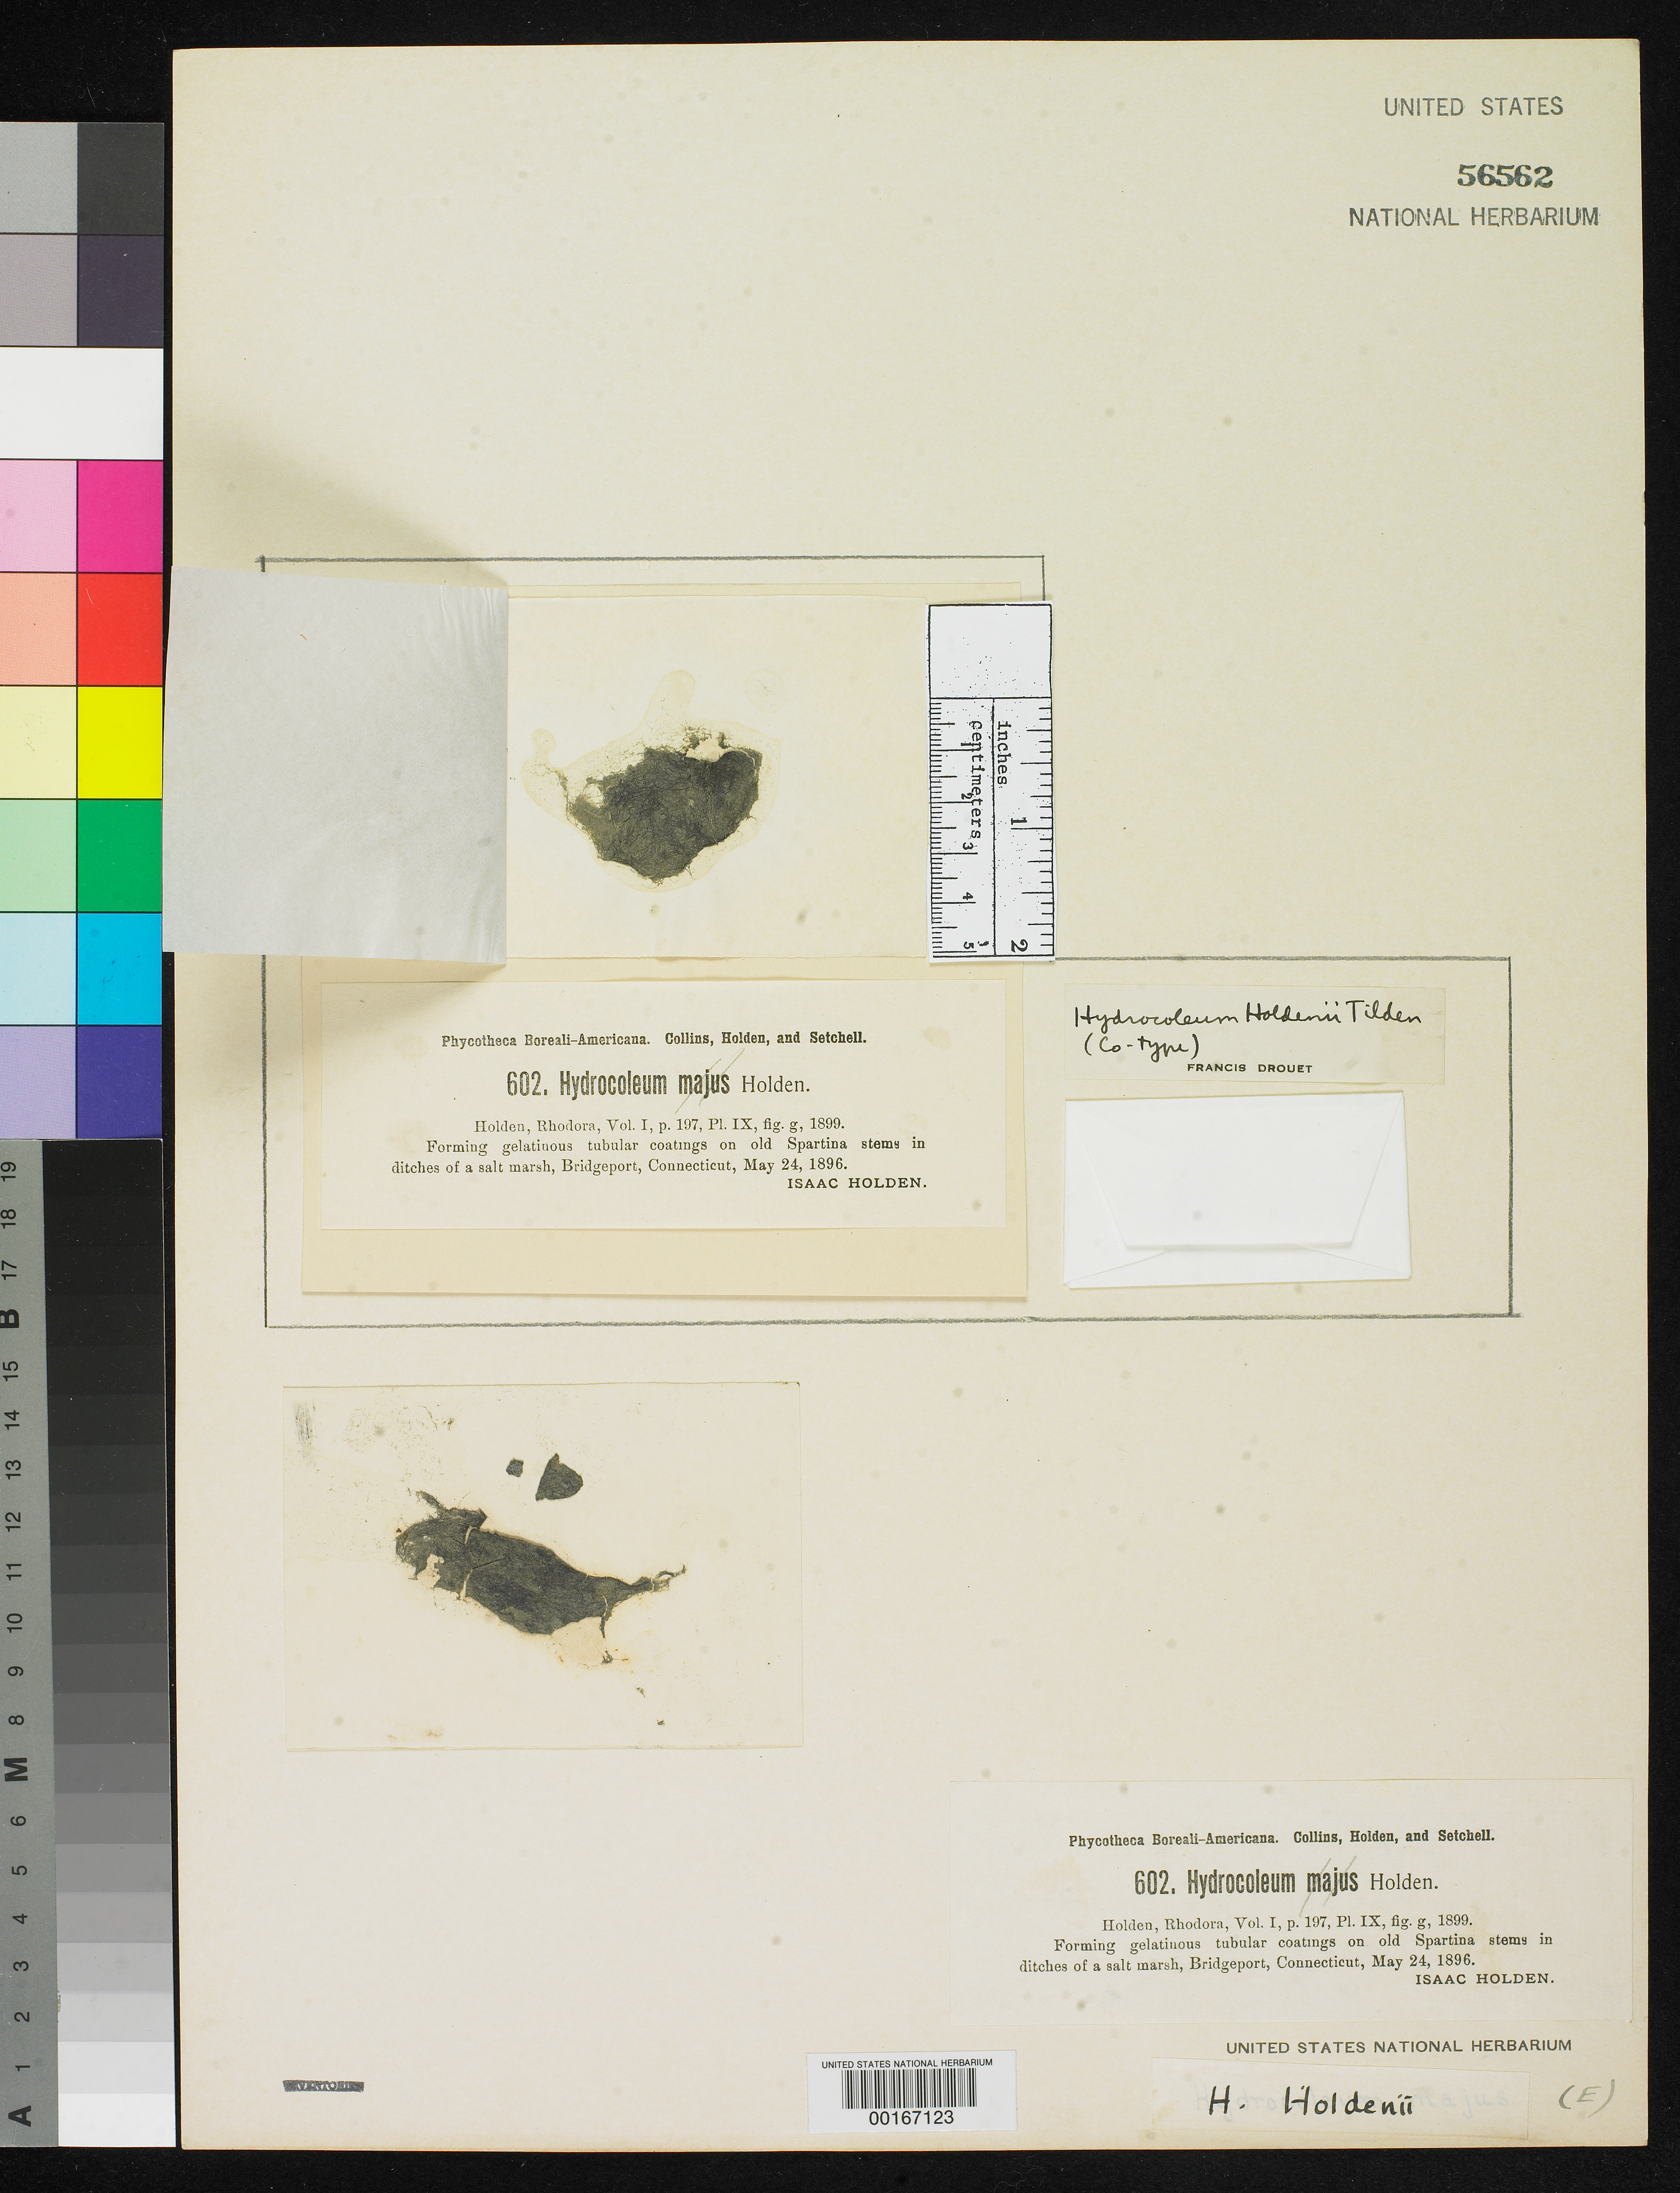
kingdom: Bacteria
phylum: Cyanobacteria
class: Cyanobacteriia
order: Cyanobacteriales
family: Microcoleaceae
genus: Hydrocoleum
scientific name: Hydrocoleum holdenii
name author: J. E. Tilden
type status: Isotype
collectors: I. Holden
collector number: PB-A 602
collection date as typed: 24 May 1896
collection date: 1896-05-24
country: United States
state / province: Connecticut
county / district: Fairfield County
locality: Bridgeport.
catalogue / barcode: US 56562